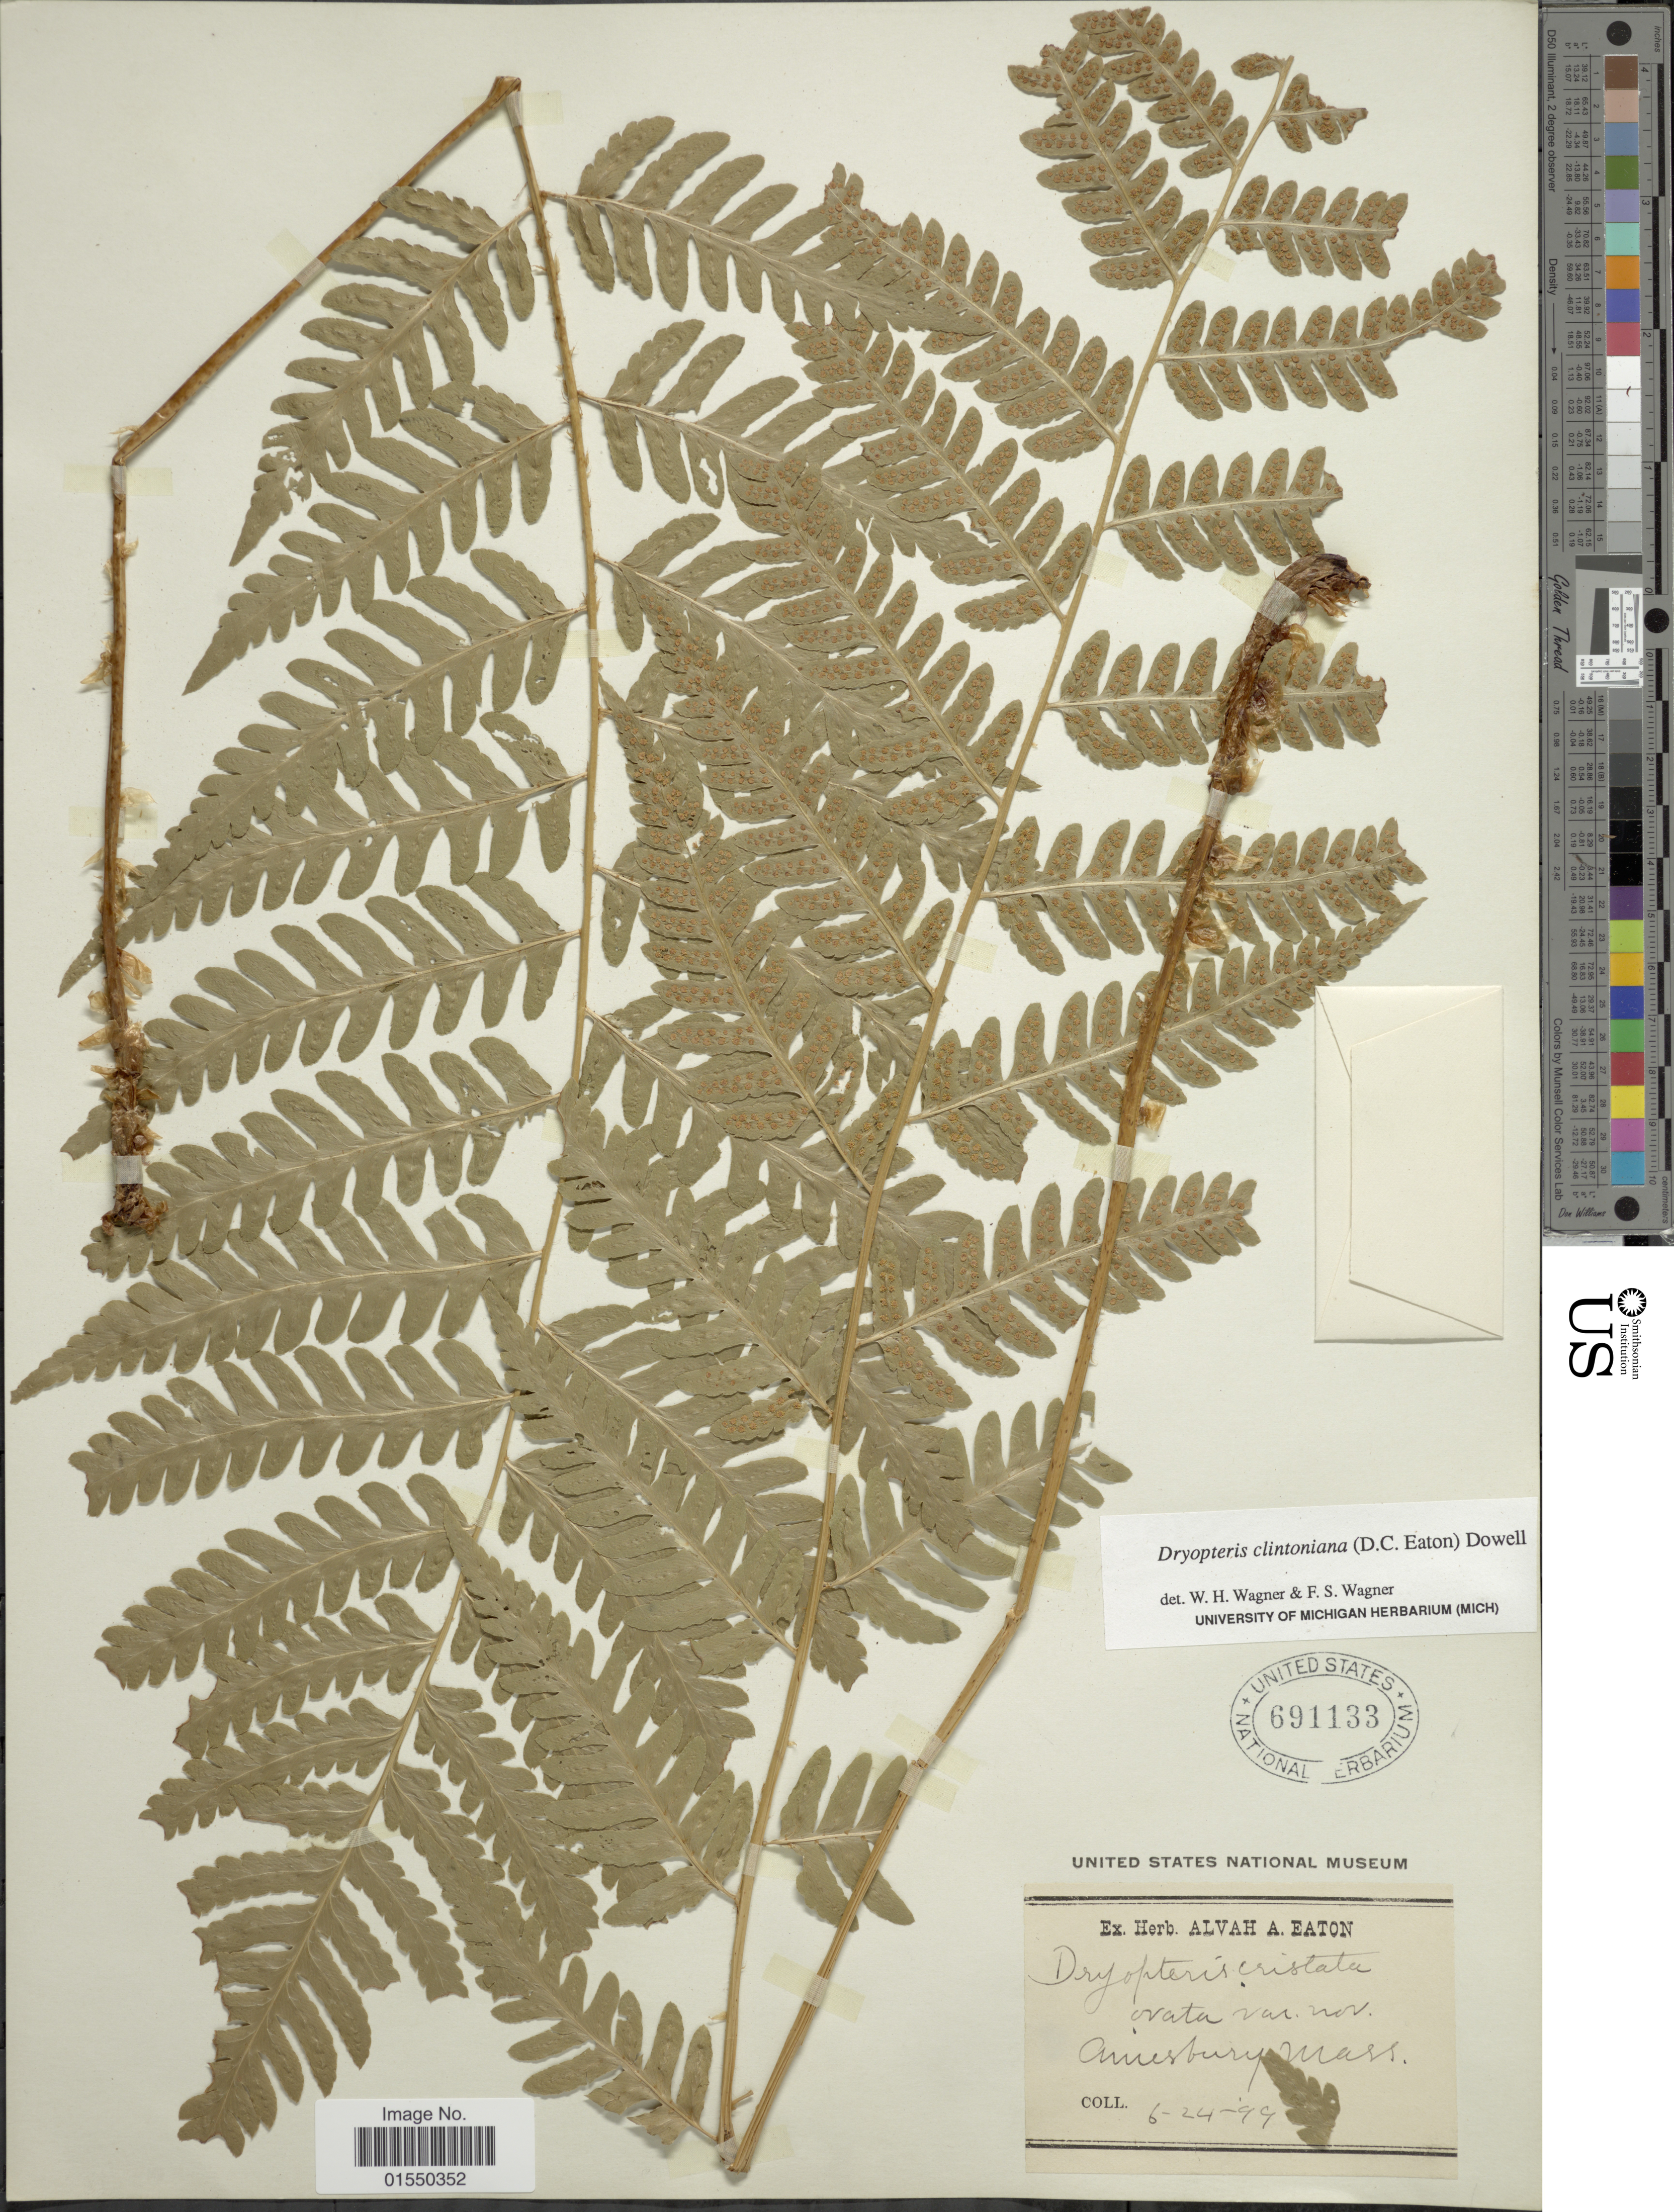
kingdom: Plantae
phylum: Tracheophyta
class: Polypodiopsida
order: Polypodiales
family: Dryopteridaceae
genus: Dryopteris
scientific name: Dryopteris clintoniana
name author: (D.C. Eaton) Dowell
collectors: ex herb. Alvah A. Eaton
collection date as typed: Transcribed d/m/y: 24/6/99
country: United States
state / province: Massachusetts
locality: Amesbury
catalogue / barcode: US 691133